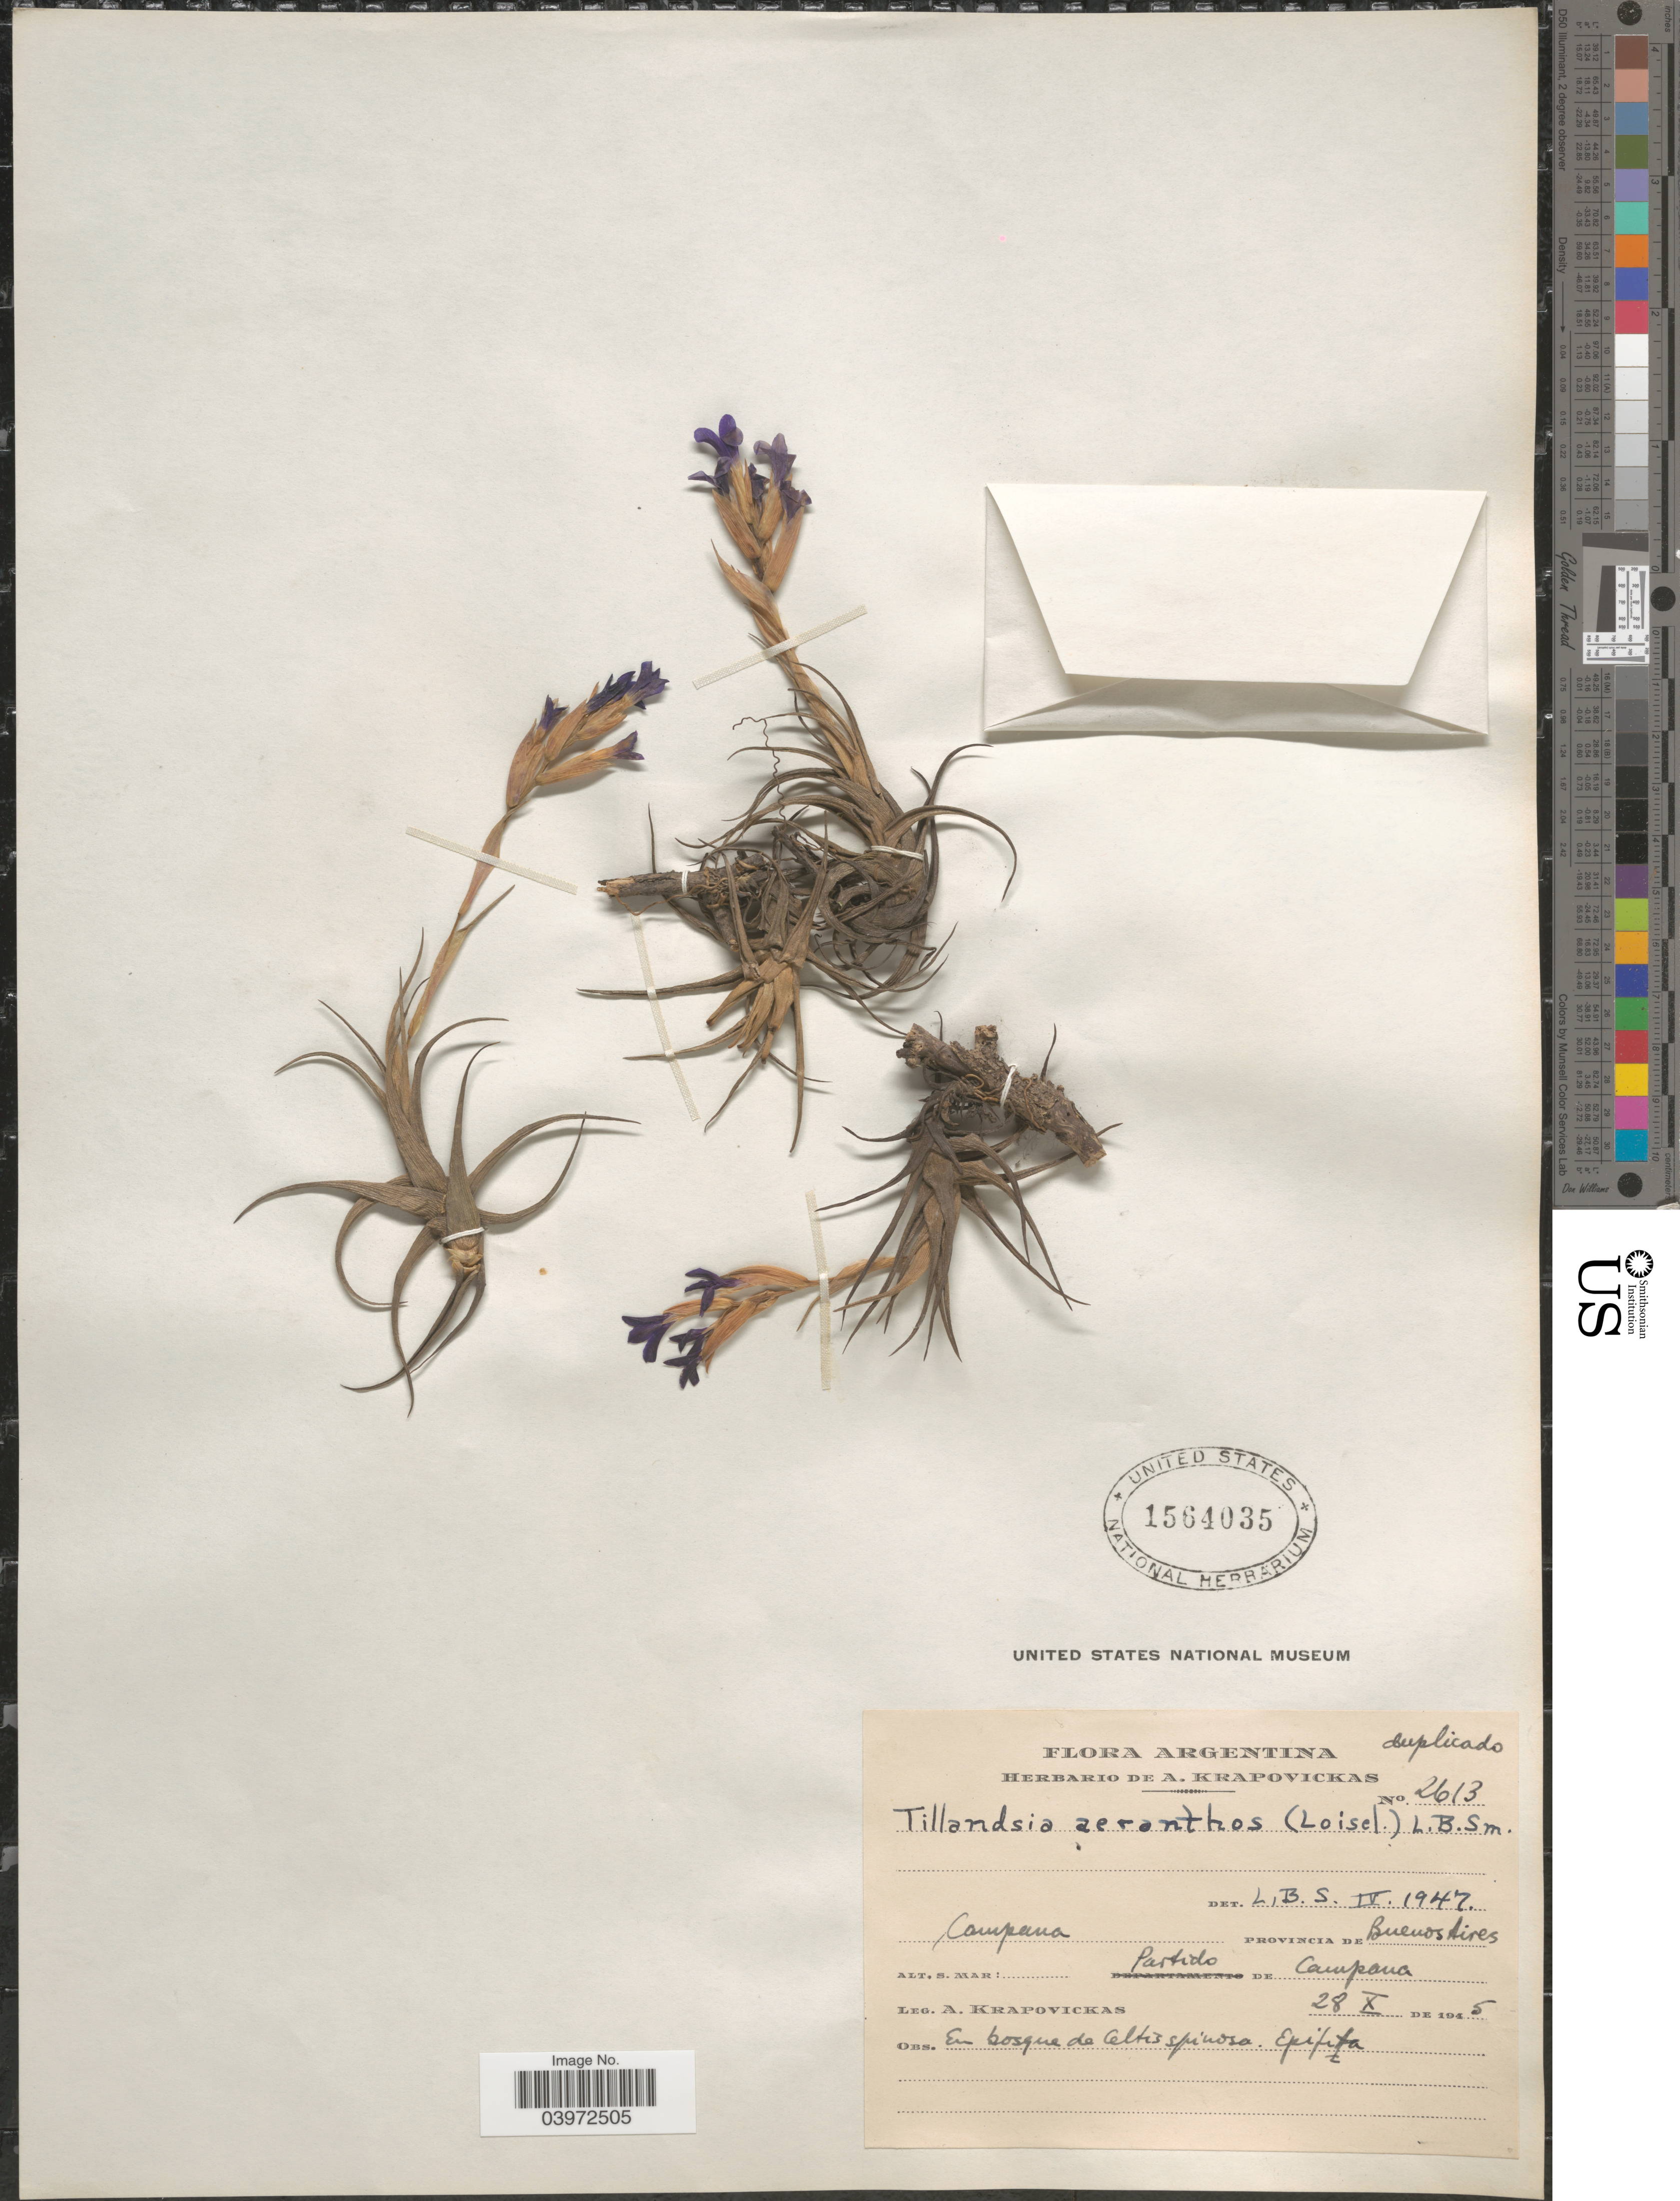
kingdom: Plantae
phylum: Tracheophyta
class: Liliopsida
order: Poales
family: Bromeliaceae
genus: Tillandsia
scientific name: Tillandsia aeranthos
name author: (Loisel.) L.B. Sm.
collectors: A. Krapovickas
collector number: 2613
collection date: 1945-10-28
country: Argentina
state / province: Buenos Aires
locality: Campana. Partido de Campana.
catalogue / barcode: US 1564035